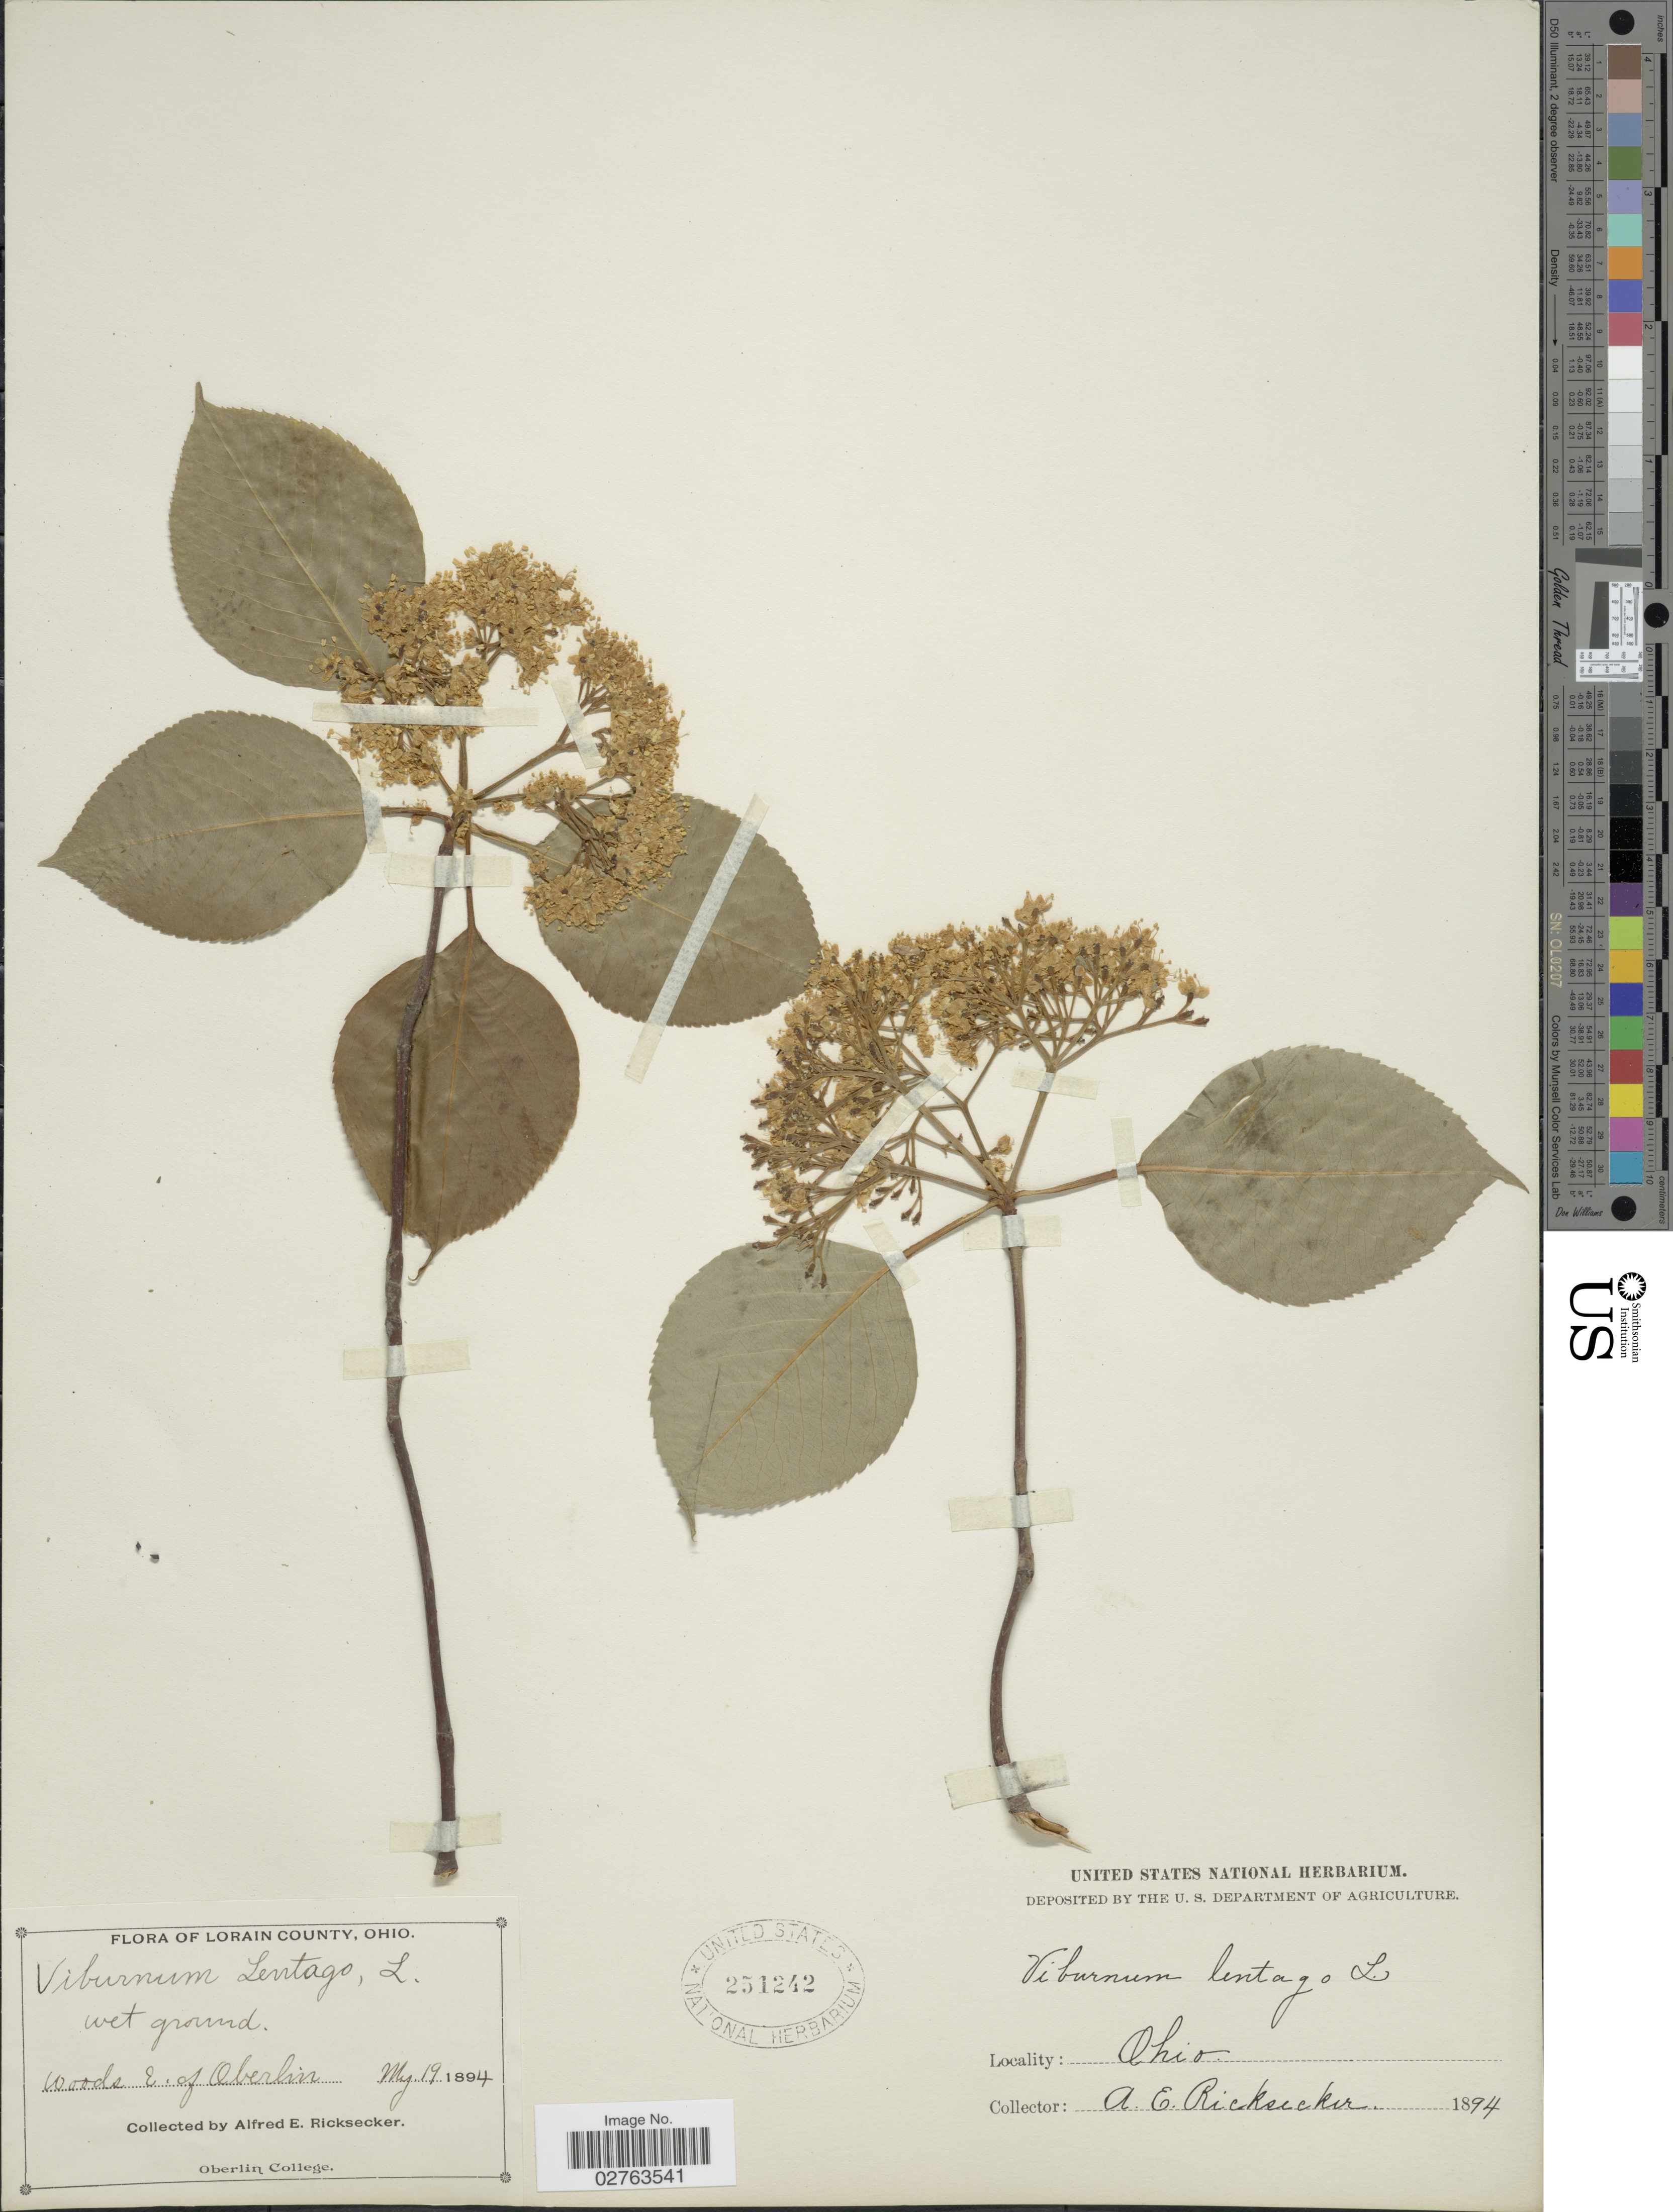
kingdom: Plantae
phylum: Tracheophyta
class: Magnoliopsida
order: Dipsacales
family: Viburnaceae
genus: Viburnum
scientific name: Viburnum lentago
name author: L.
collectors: A. E. Ricksecker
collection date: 1894-05-19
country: United States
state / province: Ohio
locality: Lorain County. Woods E. of Oberlin.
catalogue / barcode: US 251242